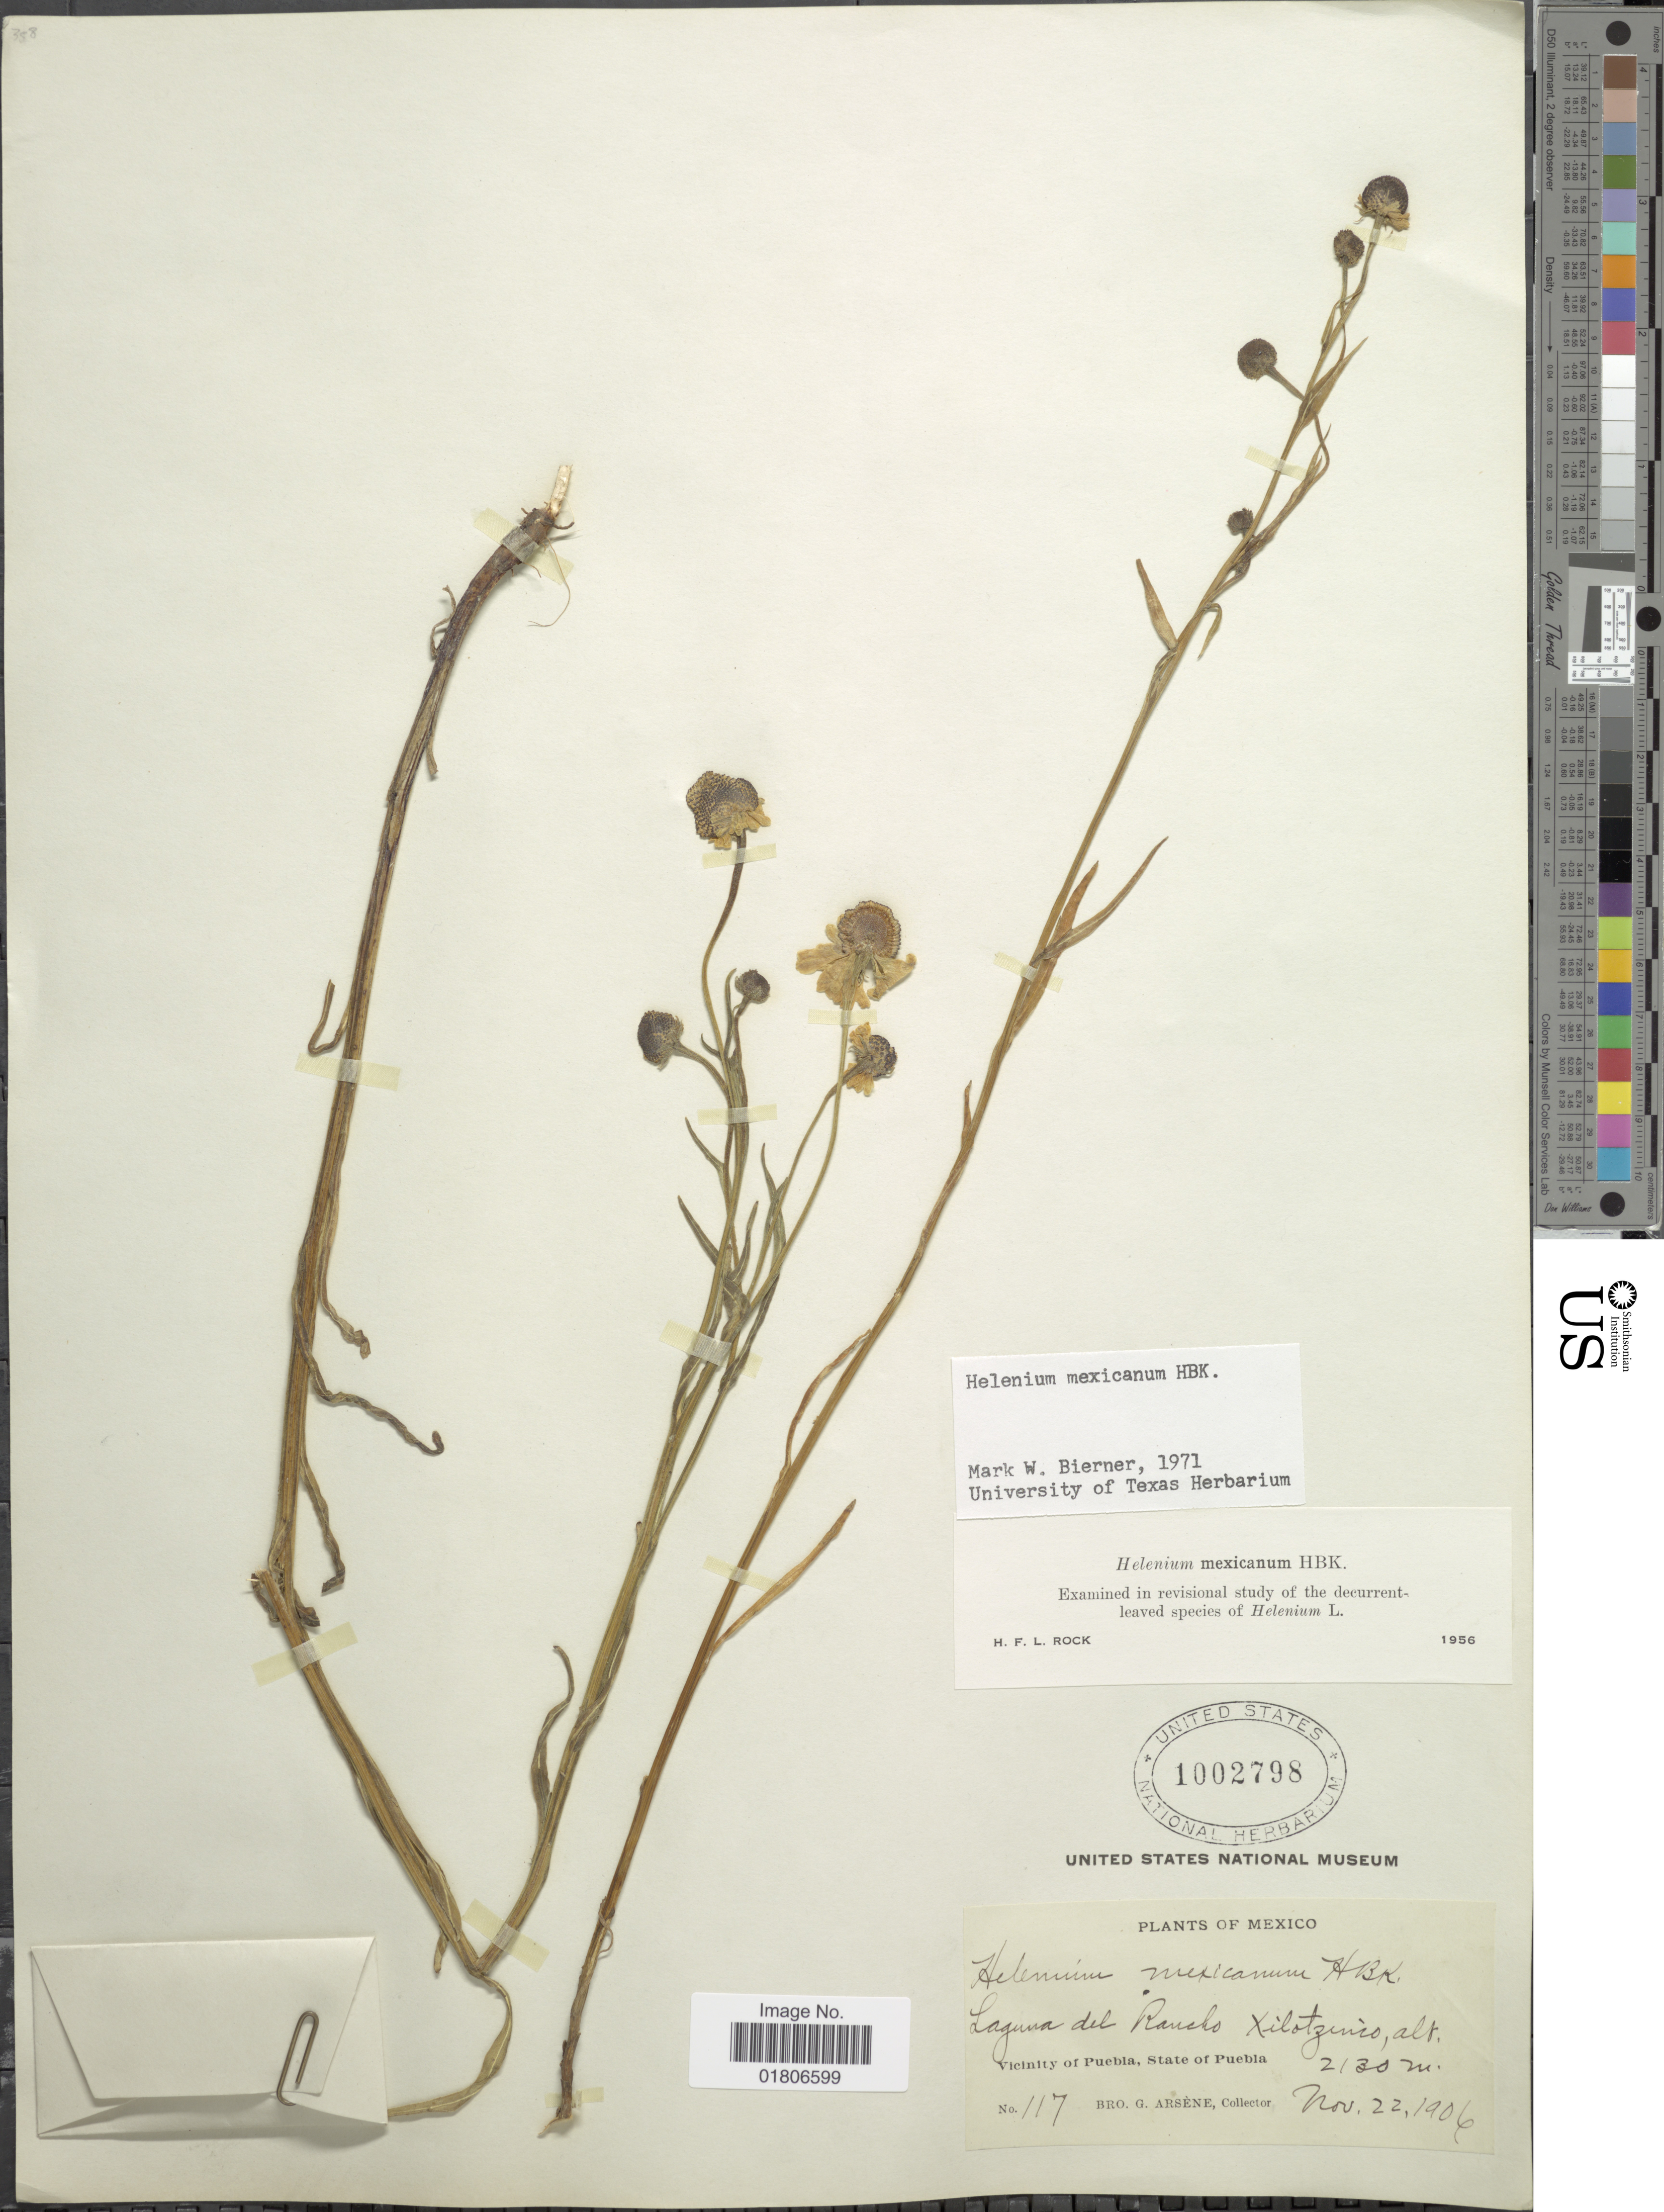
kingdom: Plantae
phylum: Tracheophyta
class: Magnoliopsida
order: Asterales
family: Asteraceae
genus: Helenium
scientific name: Helenium mexicanum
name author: Kunth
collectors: Bro. G. Arsène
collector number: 117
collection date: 1906-11-22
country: Mexico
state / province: Puebla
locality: Laguna del Rancho Xilotzinio, Vicinity of Puebla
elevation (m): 2130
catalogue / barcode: US 1002798